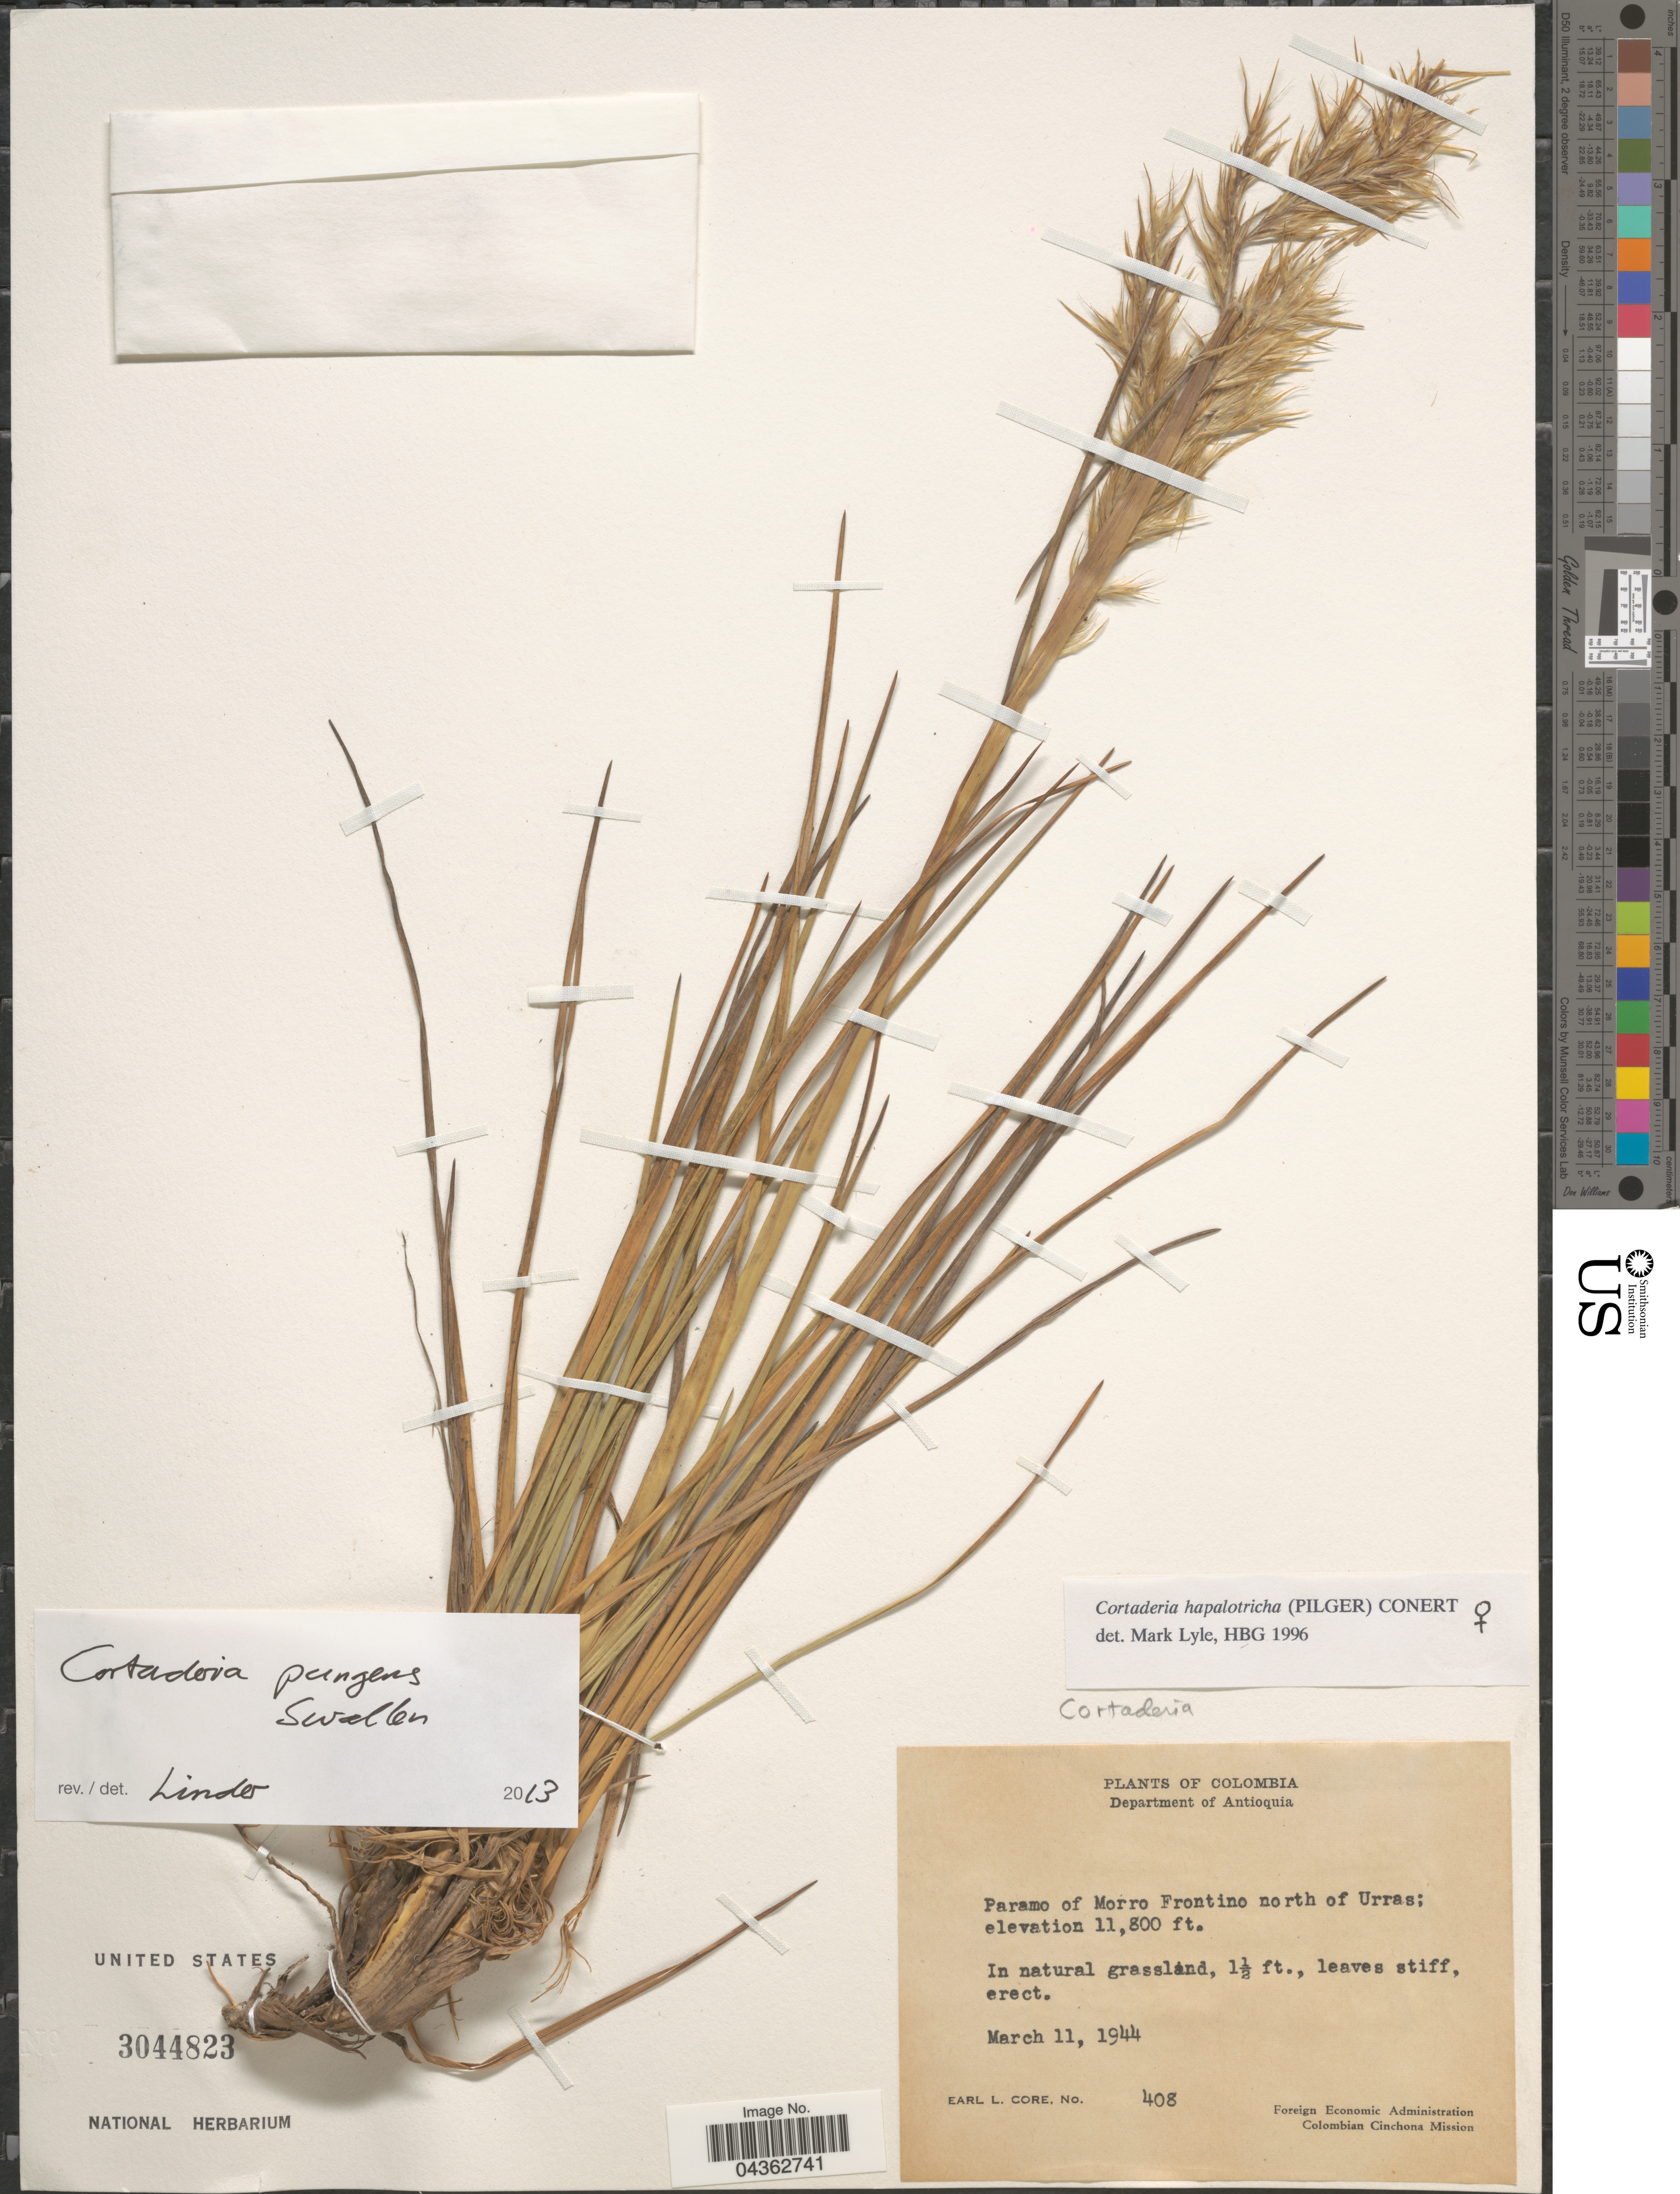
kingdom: Plantae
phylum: Tracheophyta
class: Liliopsida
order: Poales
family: Poaceae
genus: Cortaderia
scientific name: Cortaderia pungens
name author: Swallen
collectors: E. L. Core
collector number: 408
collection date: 1944-03-11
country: Colombia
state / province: Antioquia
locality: Department of Antioquia. Paramo of Morro Frontino north of Urras. Foreign Economic Administration Colombian Cinchona Mission.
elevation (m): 3597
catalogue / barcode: US 3044823